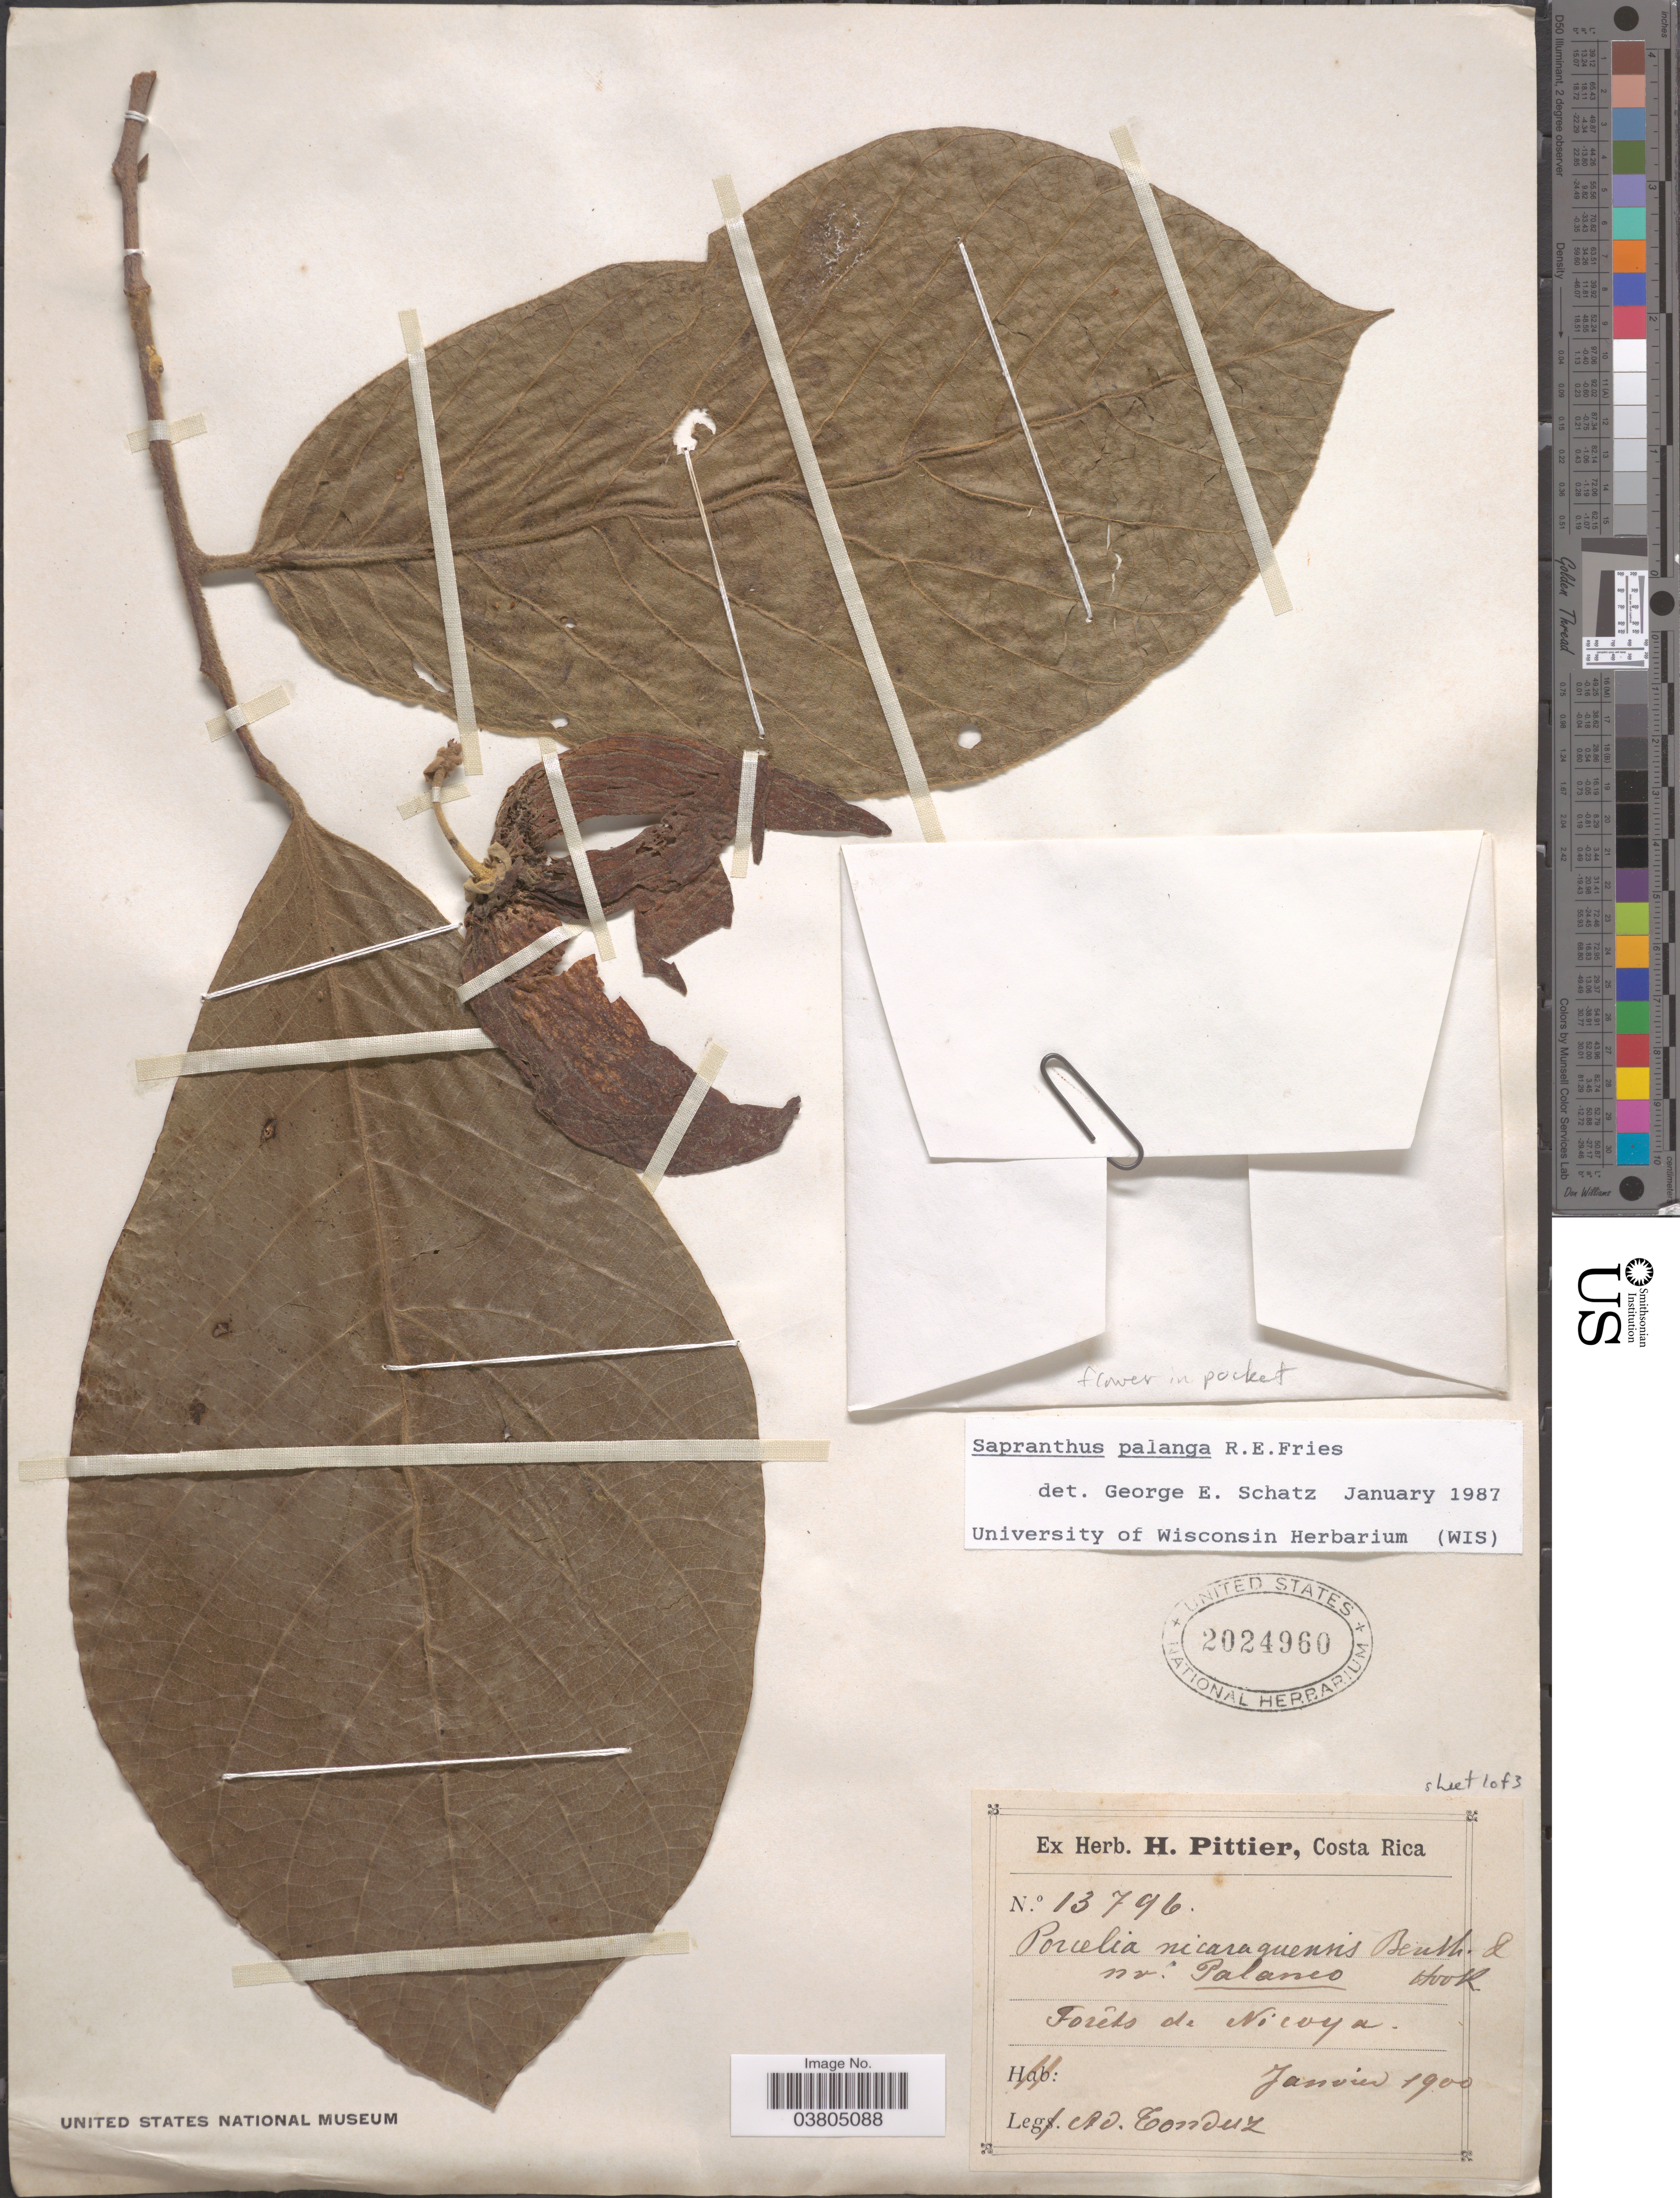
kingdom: Plantae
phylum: Tracheophyta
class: Magnoliopsida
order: Magnoliales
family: Annonaceae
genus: Sapranthus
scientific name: Sapranthus palanga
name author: R.E. Fr.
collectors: A. Tonduz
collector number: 13796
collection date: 1900-01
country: Costa Rica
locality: Forêts de Nicoya.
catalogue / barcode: US 2024960